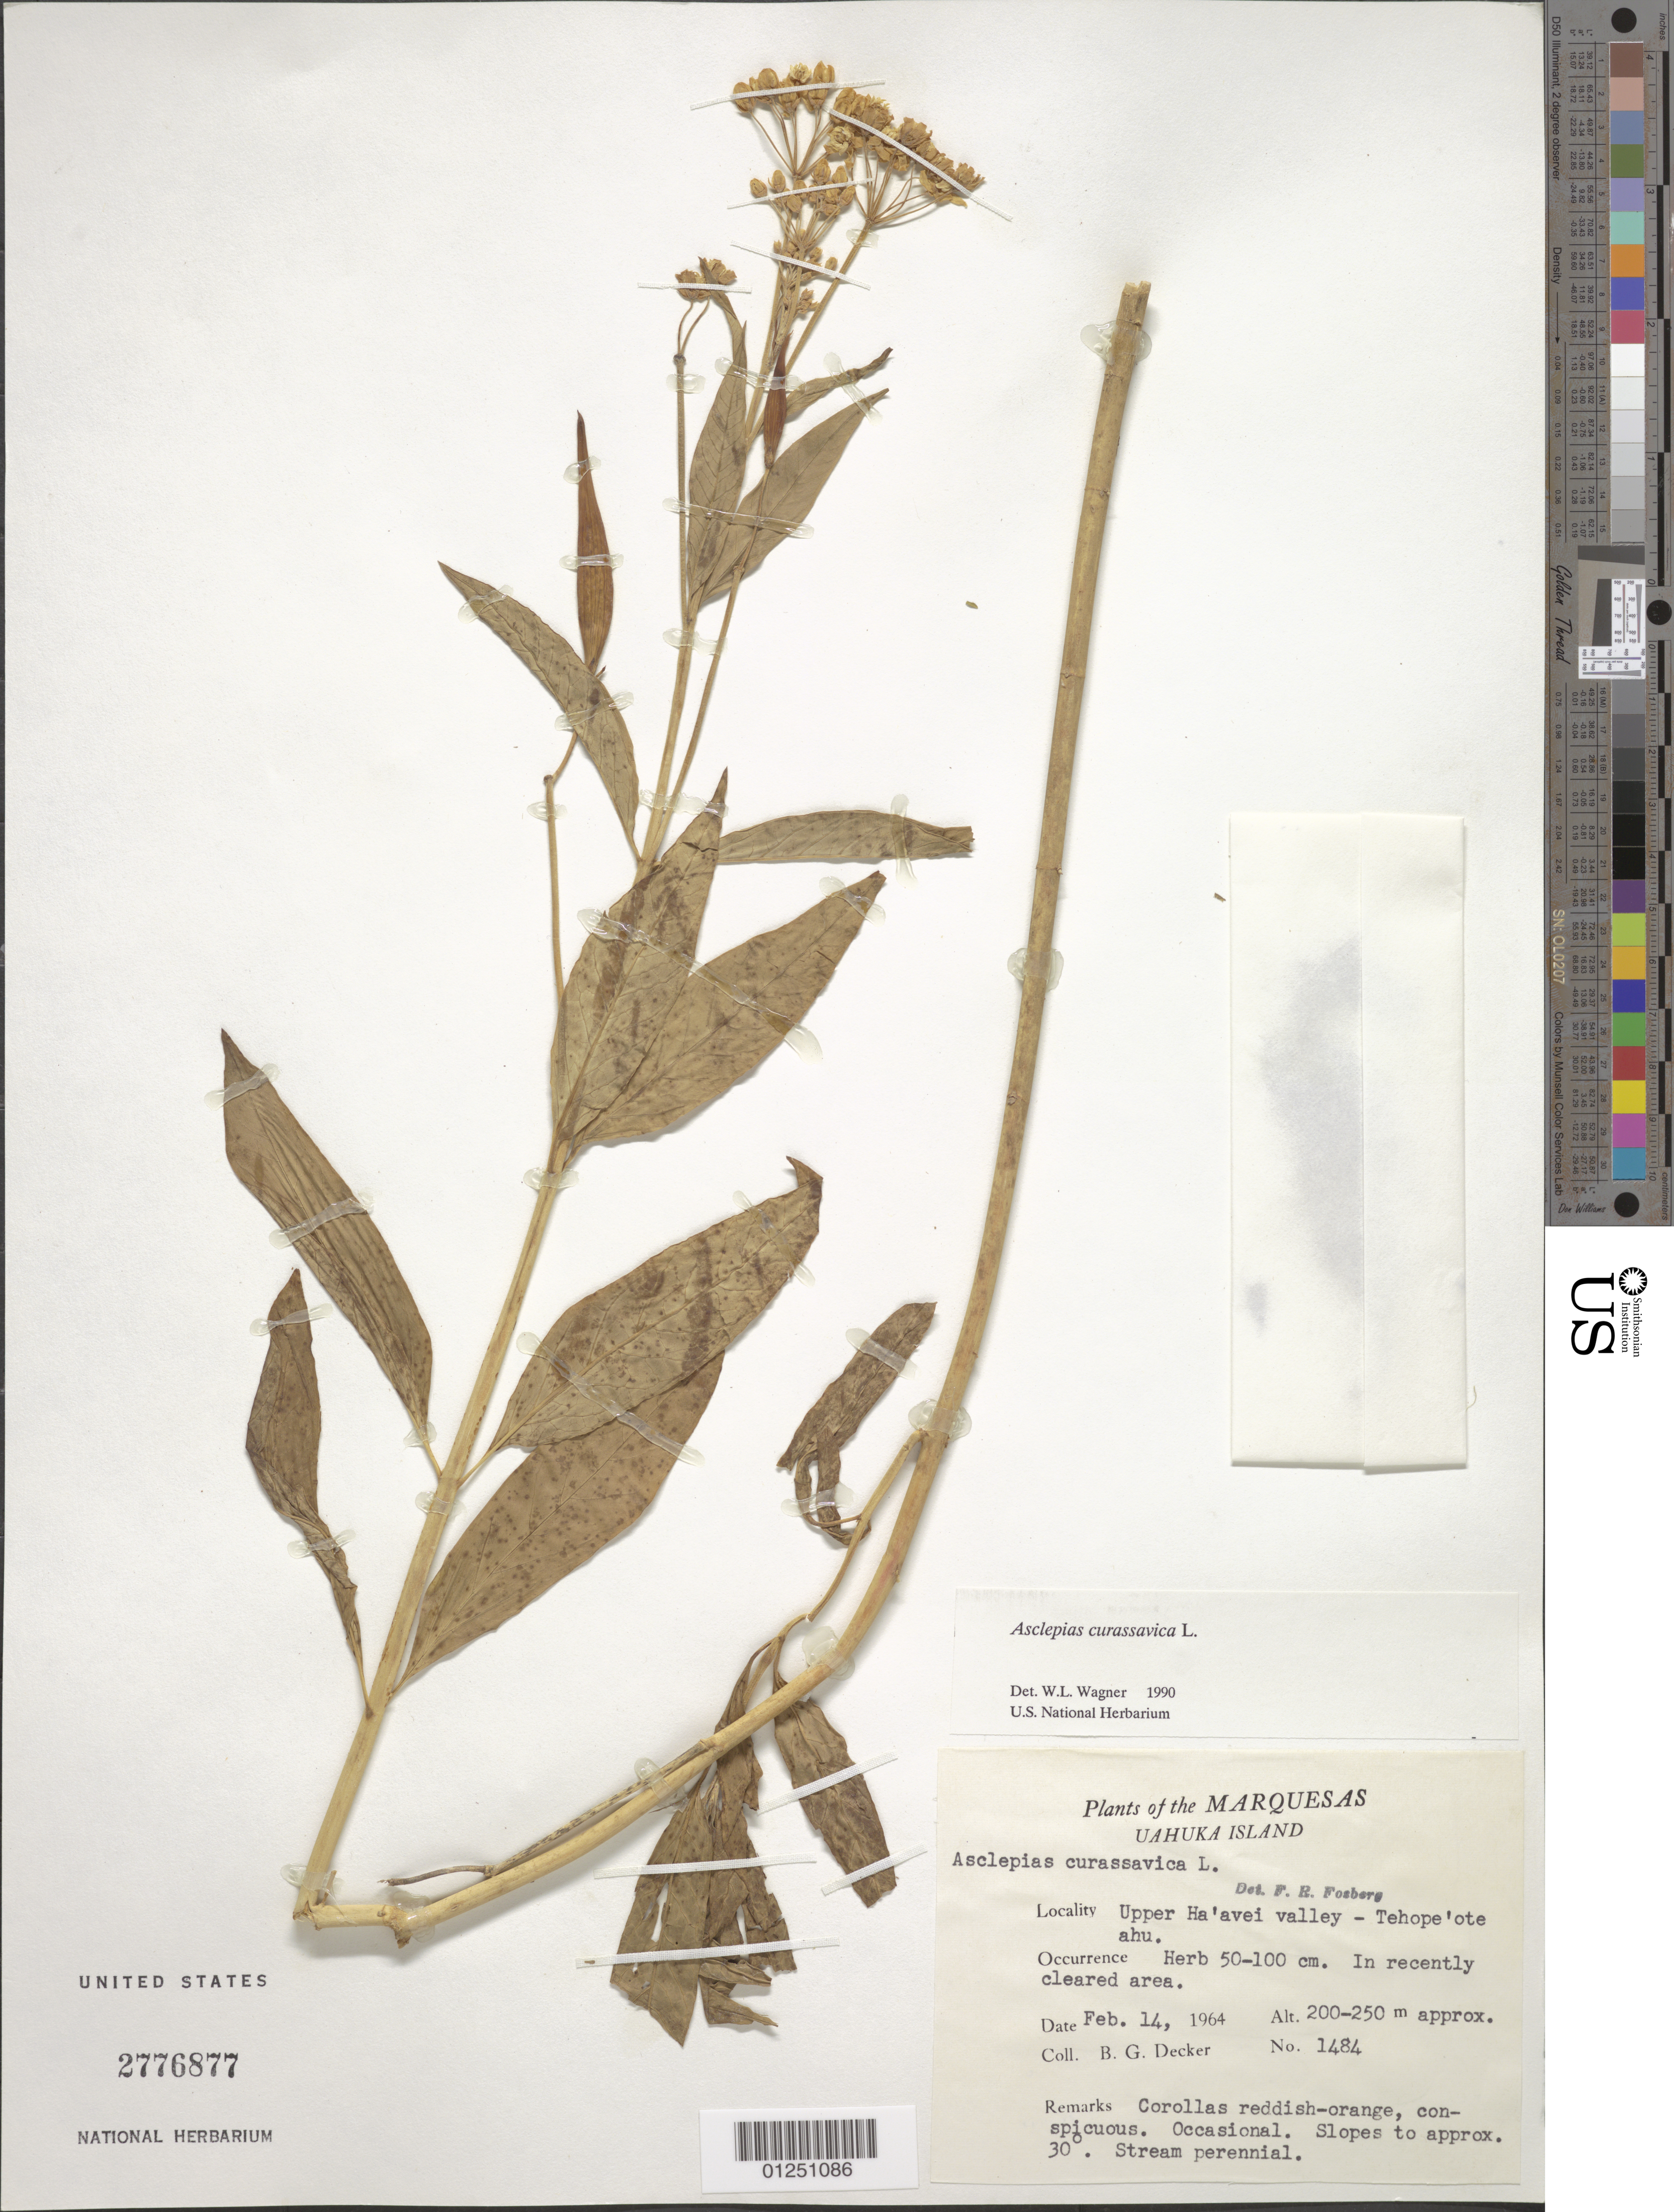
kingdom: Plantae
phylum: Tracheophyta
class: Magnoliopsida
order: Gentianales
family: Apocynaceae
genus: Asclepias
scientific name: Asclepias curassavica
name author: L.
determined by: Wagner, W. L., (BOT), Smithsonian Institution - National Museum of Natural History (UNITED STATES)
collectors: B. G. Decker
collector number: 1484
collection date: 1964-02-14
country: French Polynesia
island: Ua Huka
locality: Upper Ha'avei Valley, Tehope'ote ahu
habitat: Stream perennial in recently cleared area, slopes to 30 deg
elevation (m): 200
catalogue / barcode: US 2776877